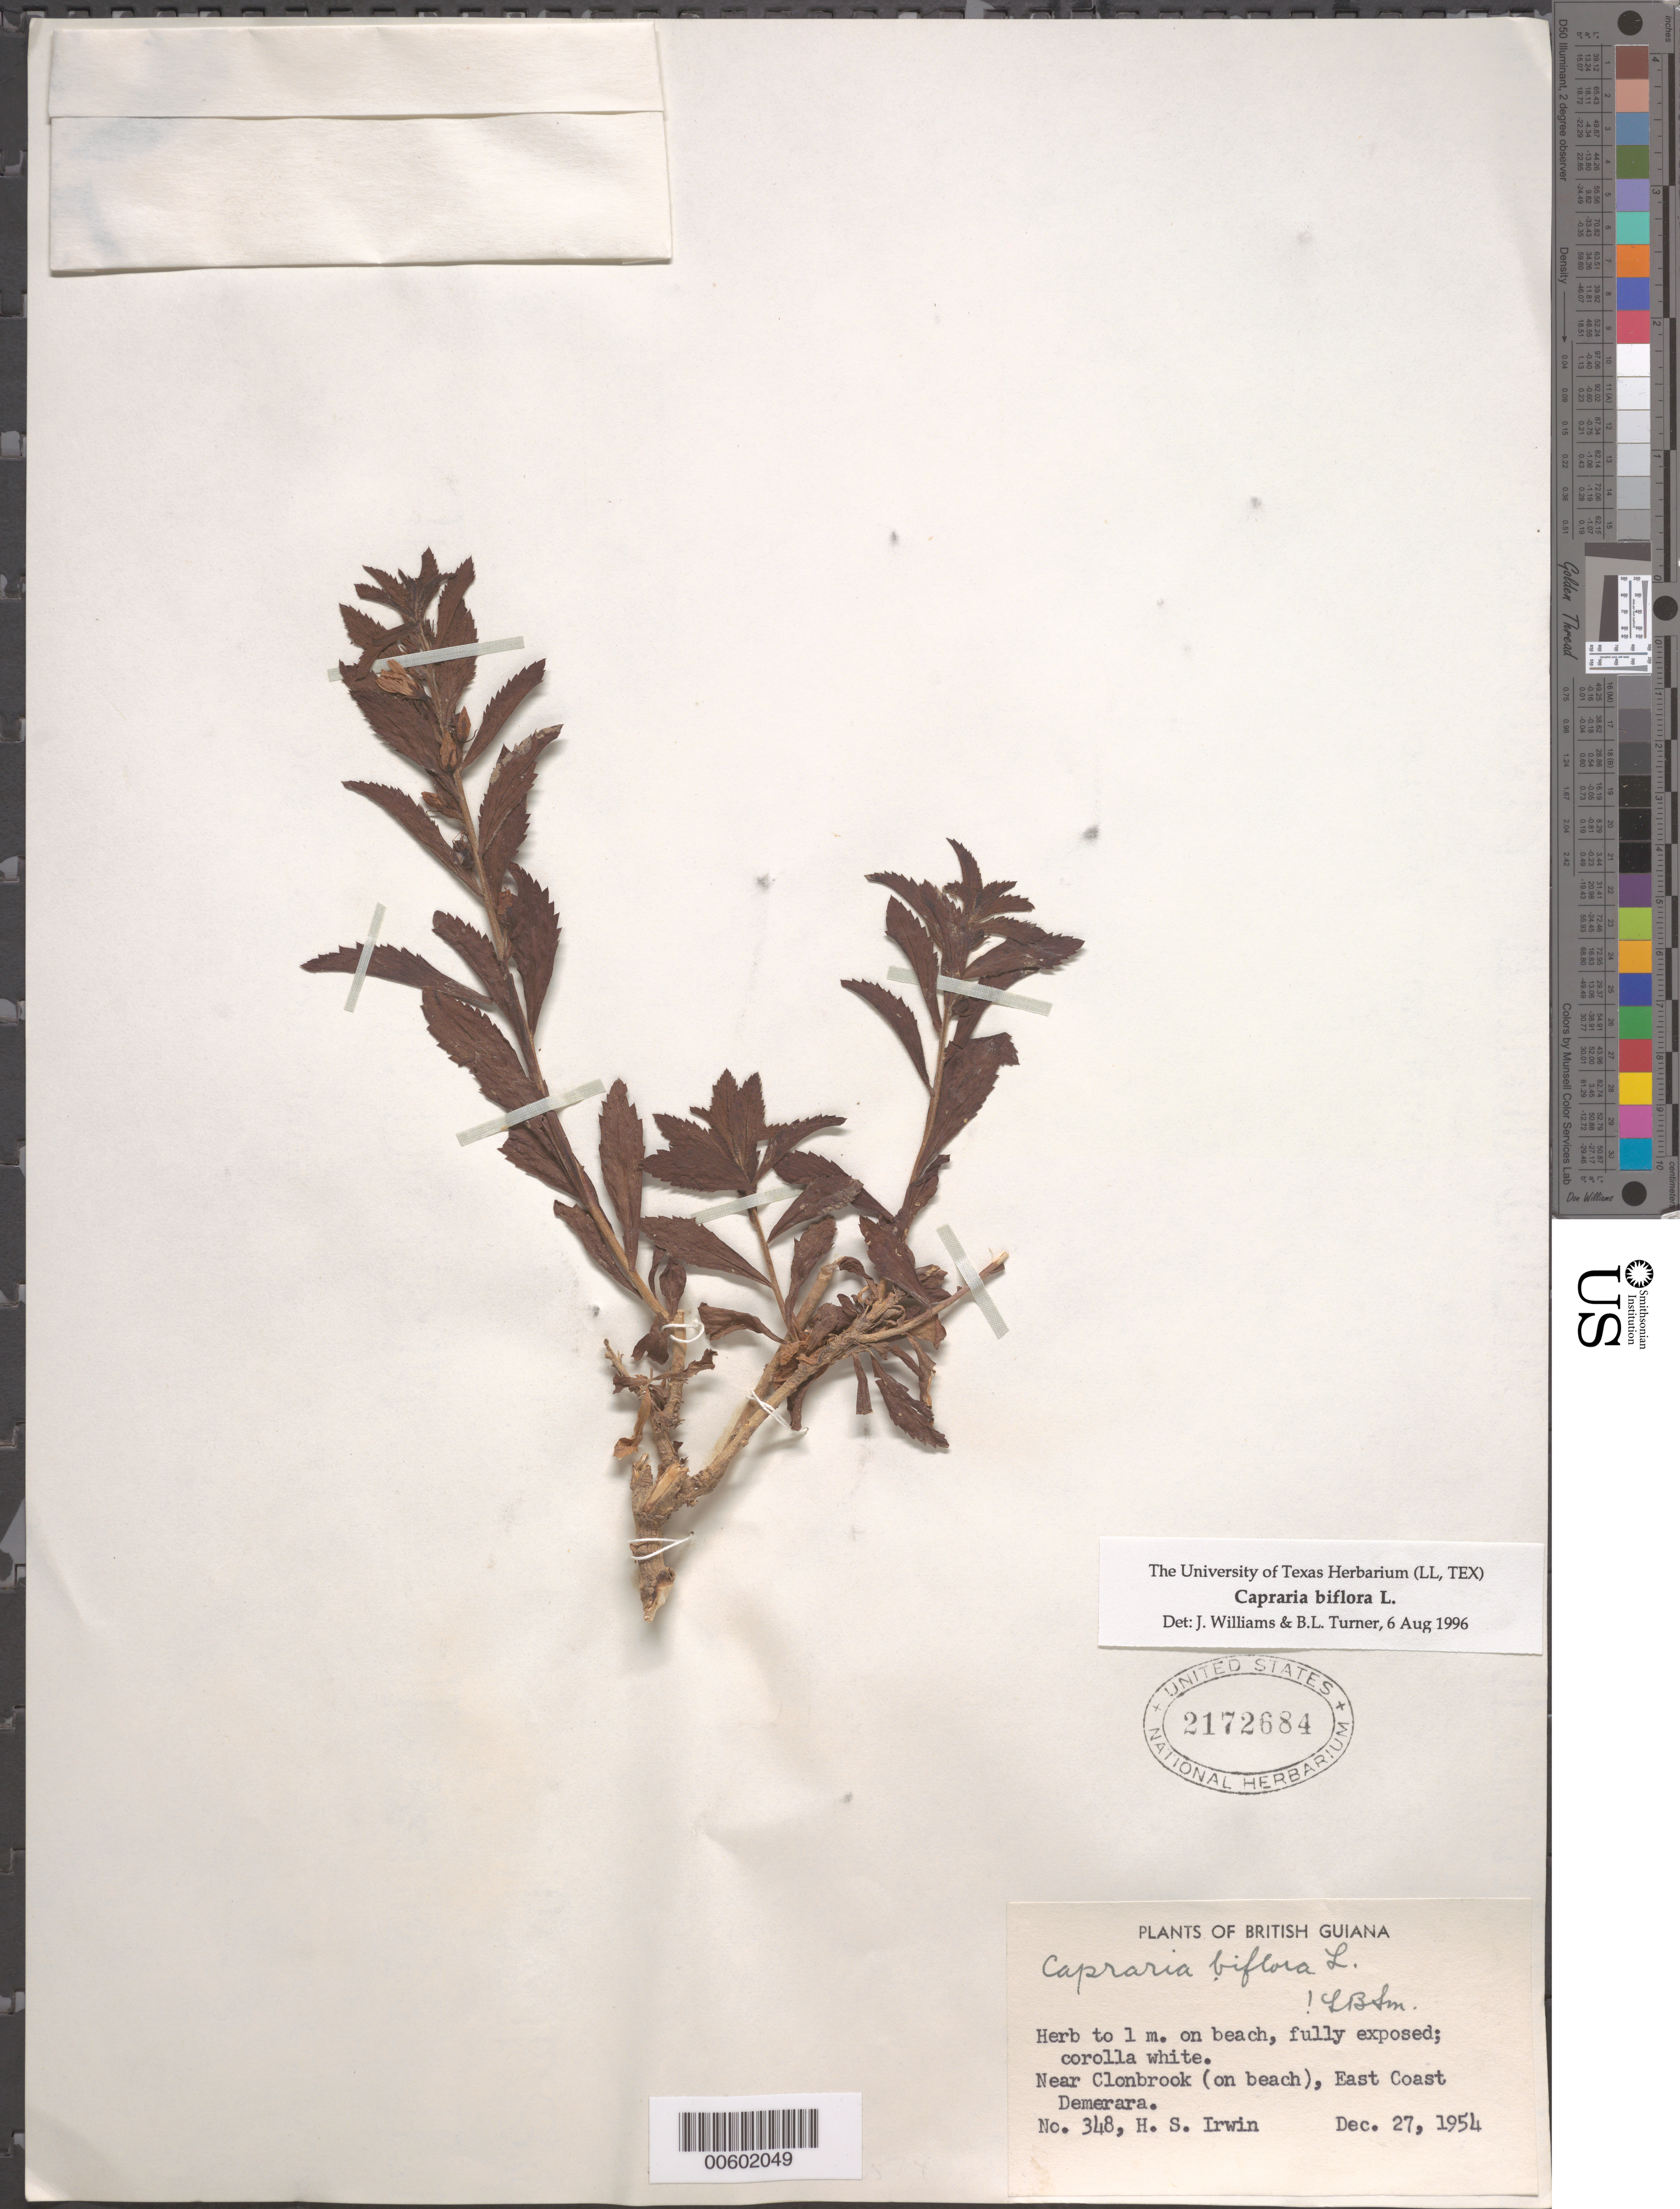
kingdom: Plantae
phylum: Tracheophyta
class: Magnoliopsida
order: Lamiales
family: Scrophulariaceae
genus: Capraria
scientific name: Capraria biflora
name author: L.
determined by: Williams, J.; Turner, B. L.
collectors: H. Irwin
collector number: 348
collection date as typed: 27-Dec-54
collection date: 1954-12-27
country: Guyana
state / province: Demerara-Mahaica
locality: East Coast Demerara, near Clonbrook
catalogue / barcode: US 2172684